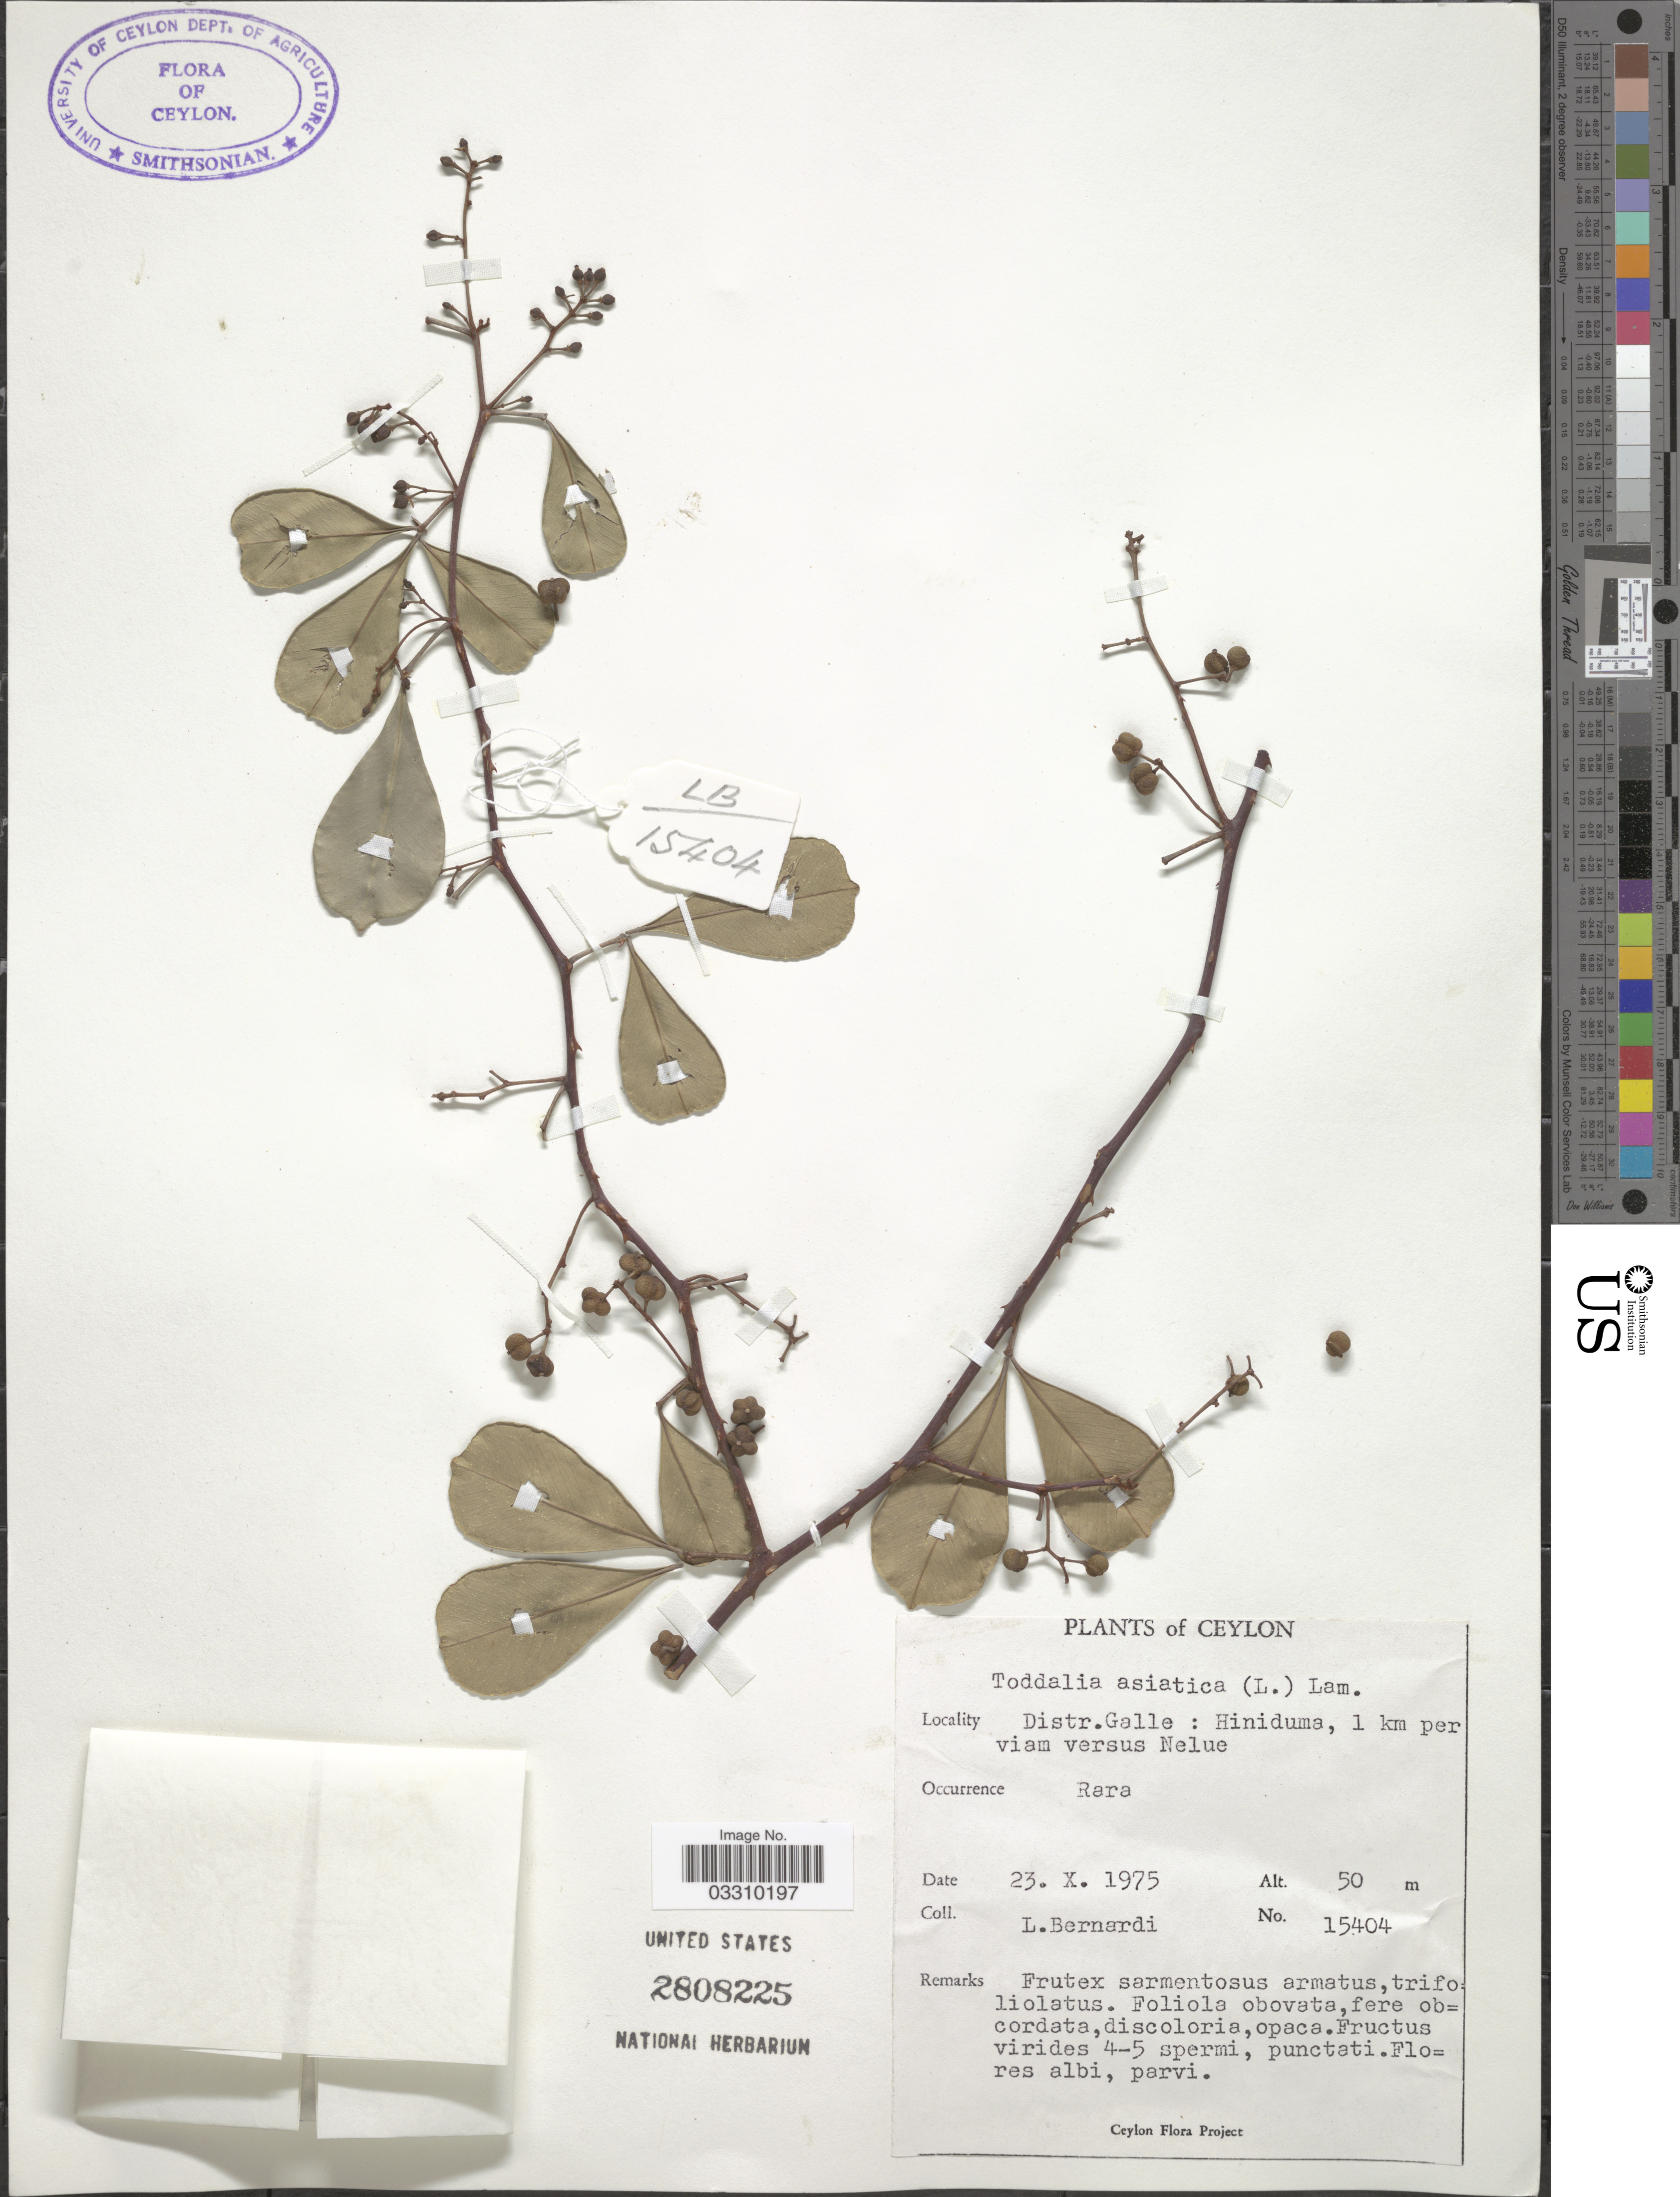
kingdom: Plantae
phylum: Tracheophyta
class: Magnoliopsida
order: Sapindales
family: Rutaceae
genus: Zanthoxylum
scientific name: Zanthoxylum asiaticum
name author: (L.) Appelhans et al.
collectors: L. Bernardi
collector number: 15404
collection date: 1975-10-23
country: Sri Lanka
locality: Ceylon. Distr. Galle: Hiniduma, 1 km per viam versus Nelue.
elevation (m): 50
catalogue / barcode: US 2808225